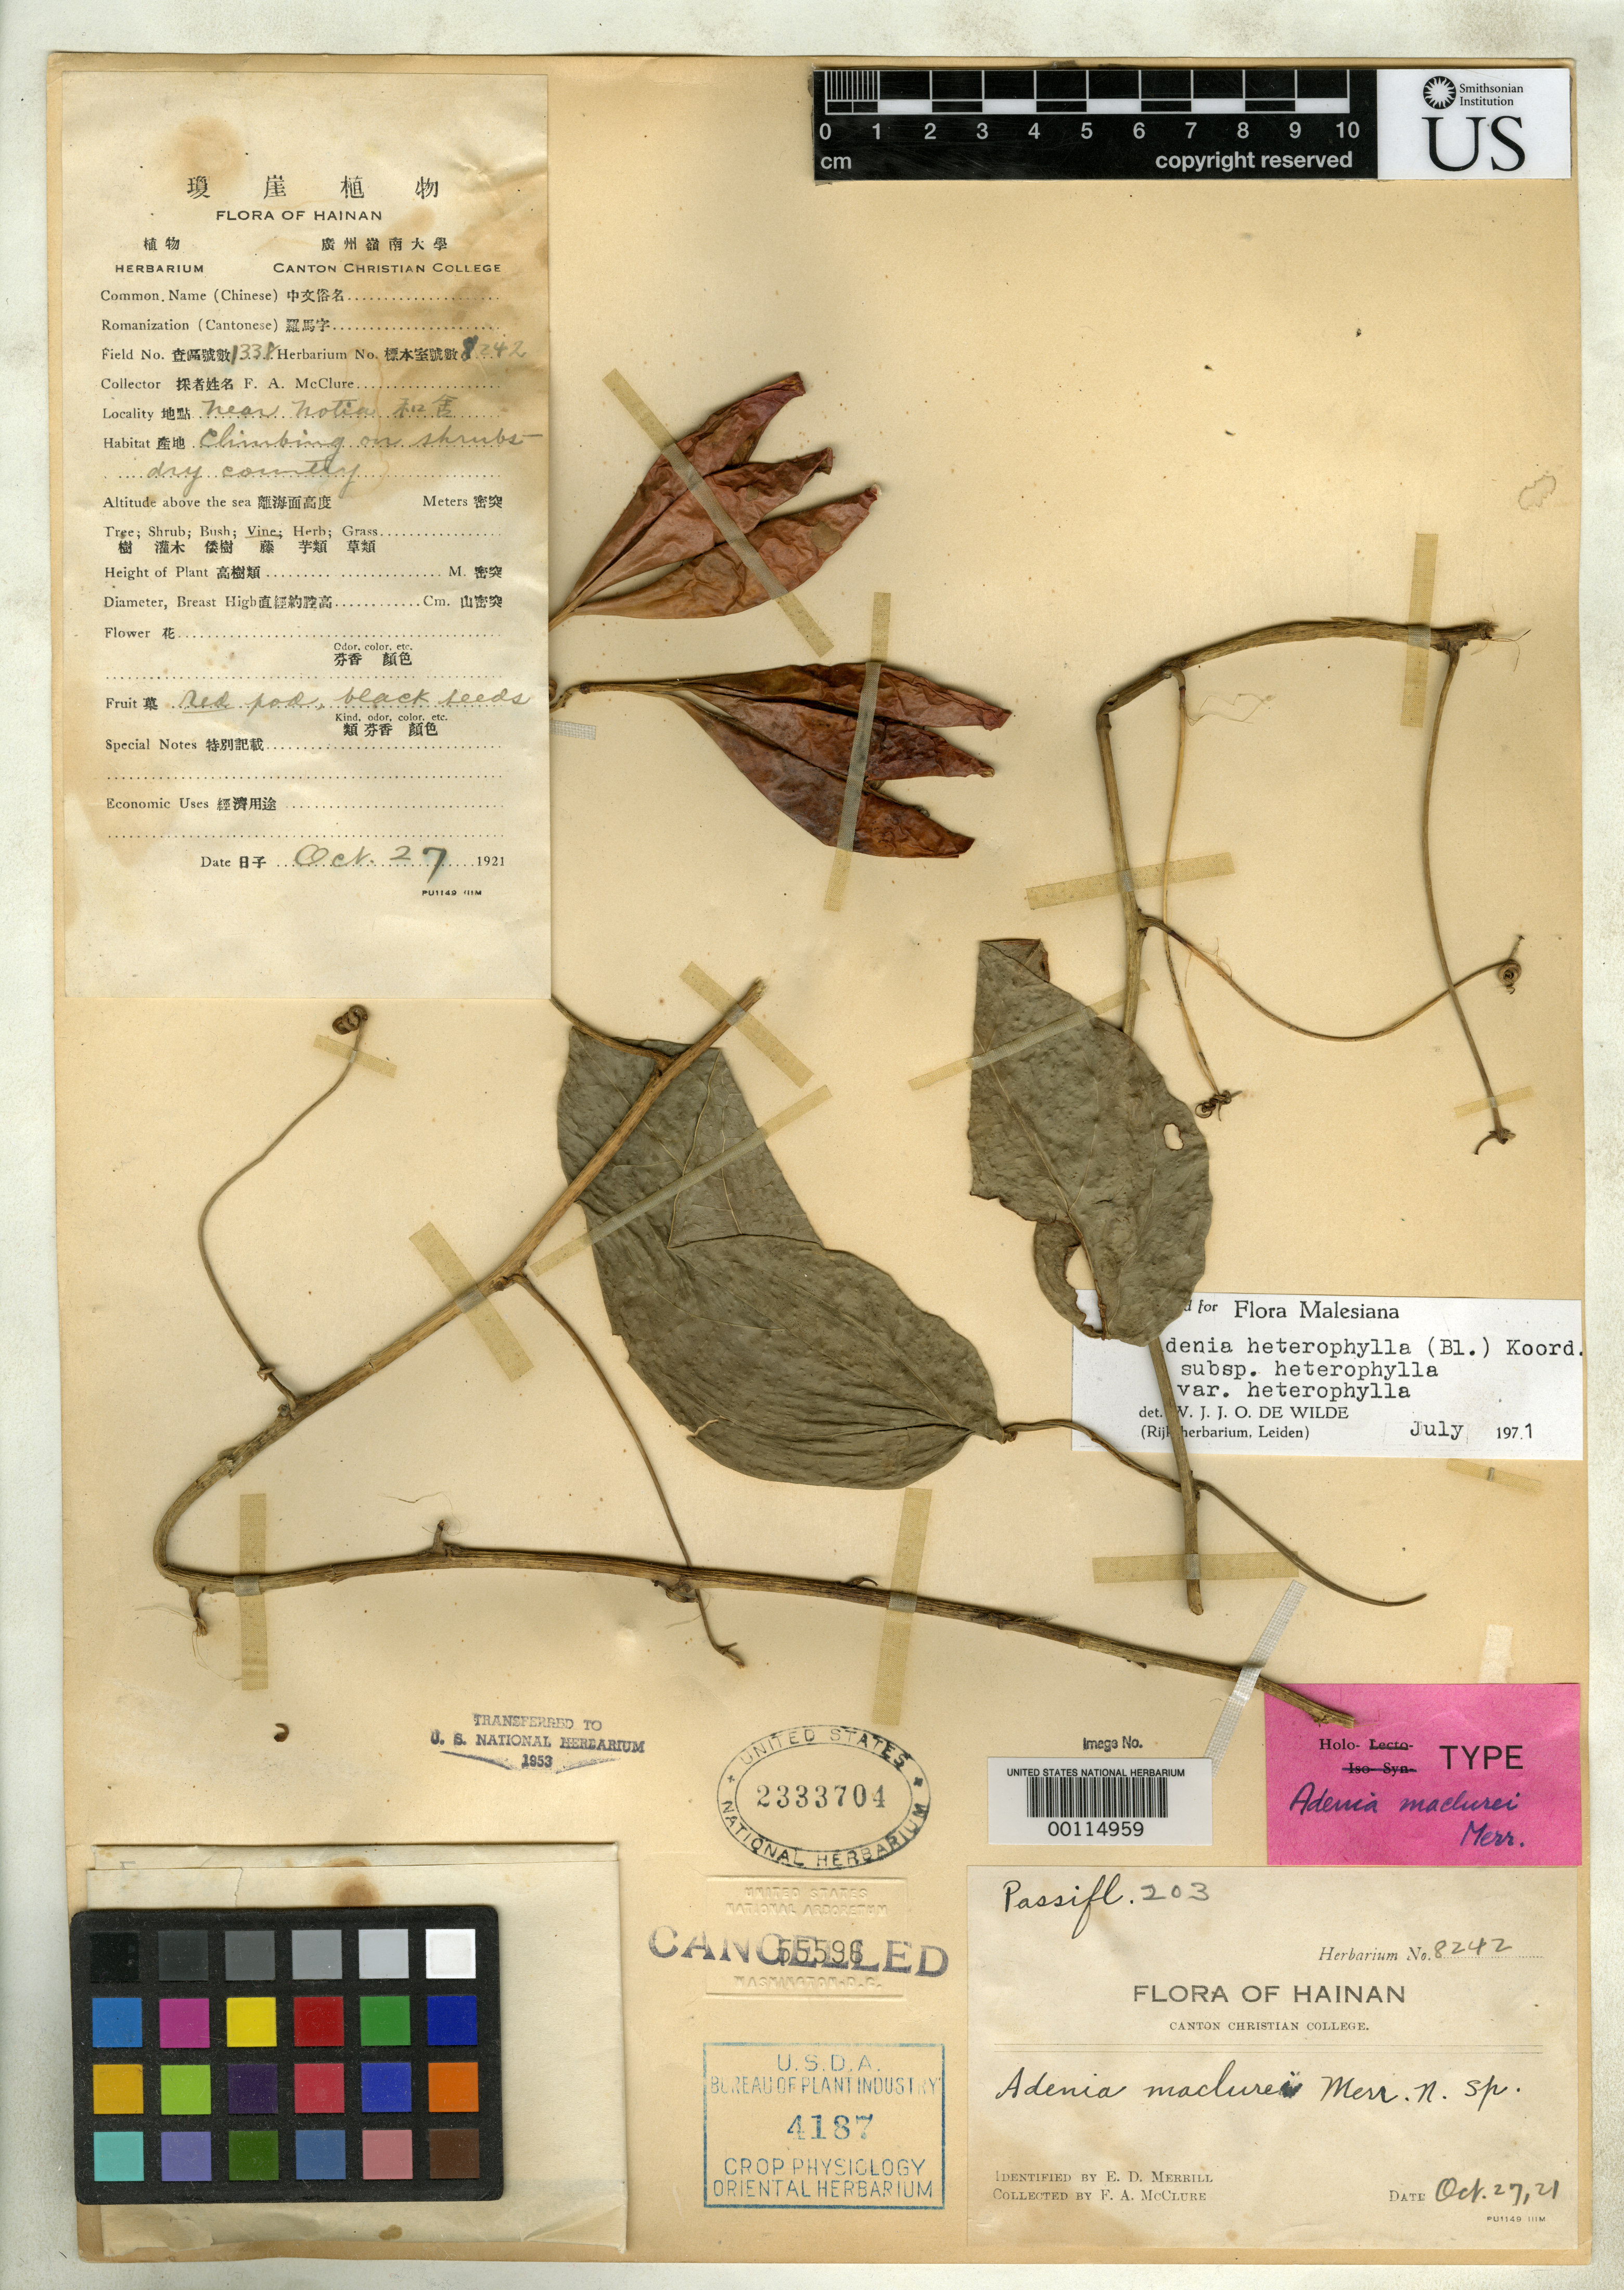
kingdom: Plantae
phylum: Tracheophyta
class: Magnoliopsida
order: Malpighiales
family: Passifloraceae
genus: Adenia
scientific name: Adenia maclurei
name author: Merr.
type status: Isotype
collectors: F. A. McClure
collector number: C.C.C. 8242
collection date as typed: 27 Oct 1921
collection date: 1921-10-27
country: China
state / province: Hainan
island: Hainan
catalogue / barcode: US 2333704